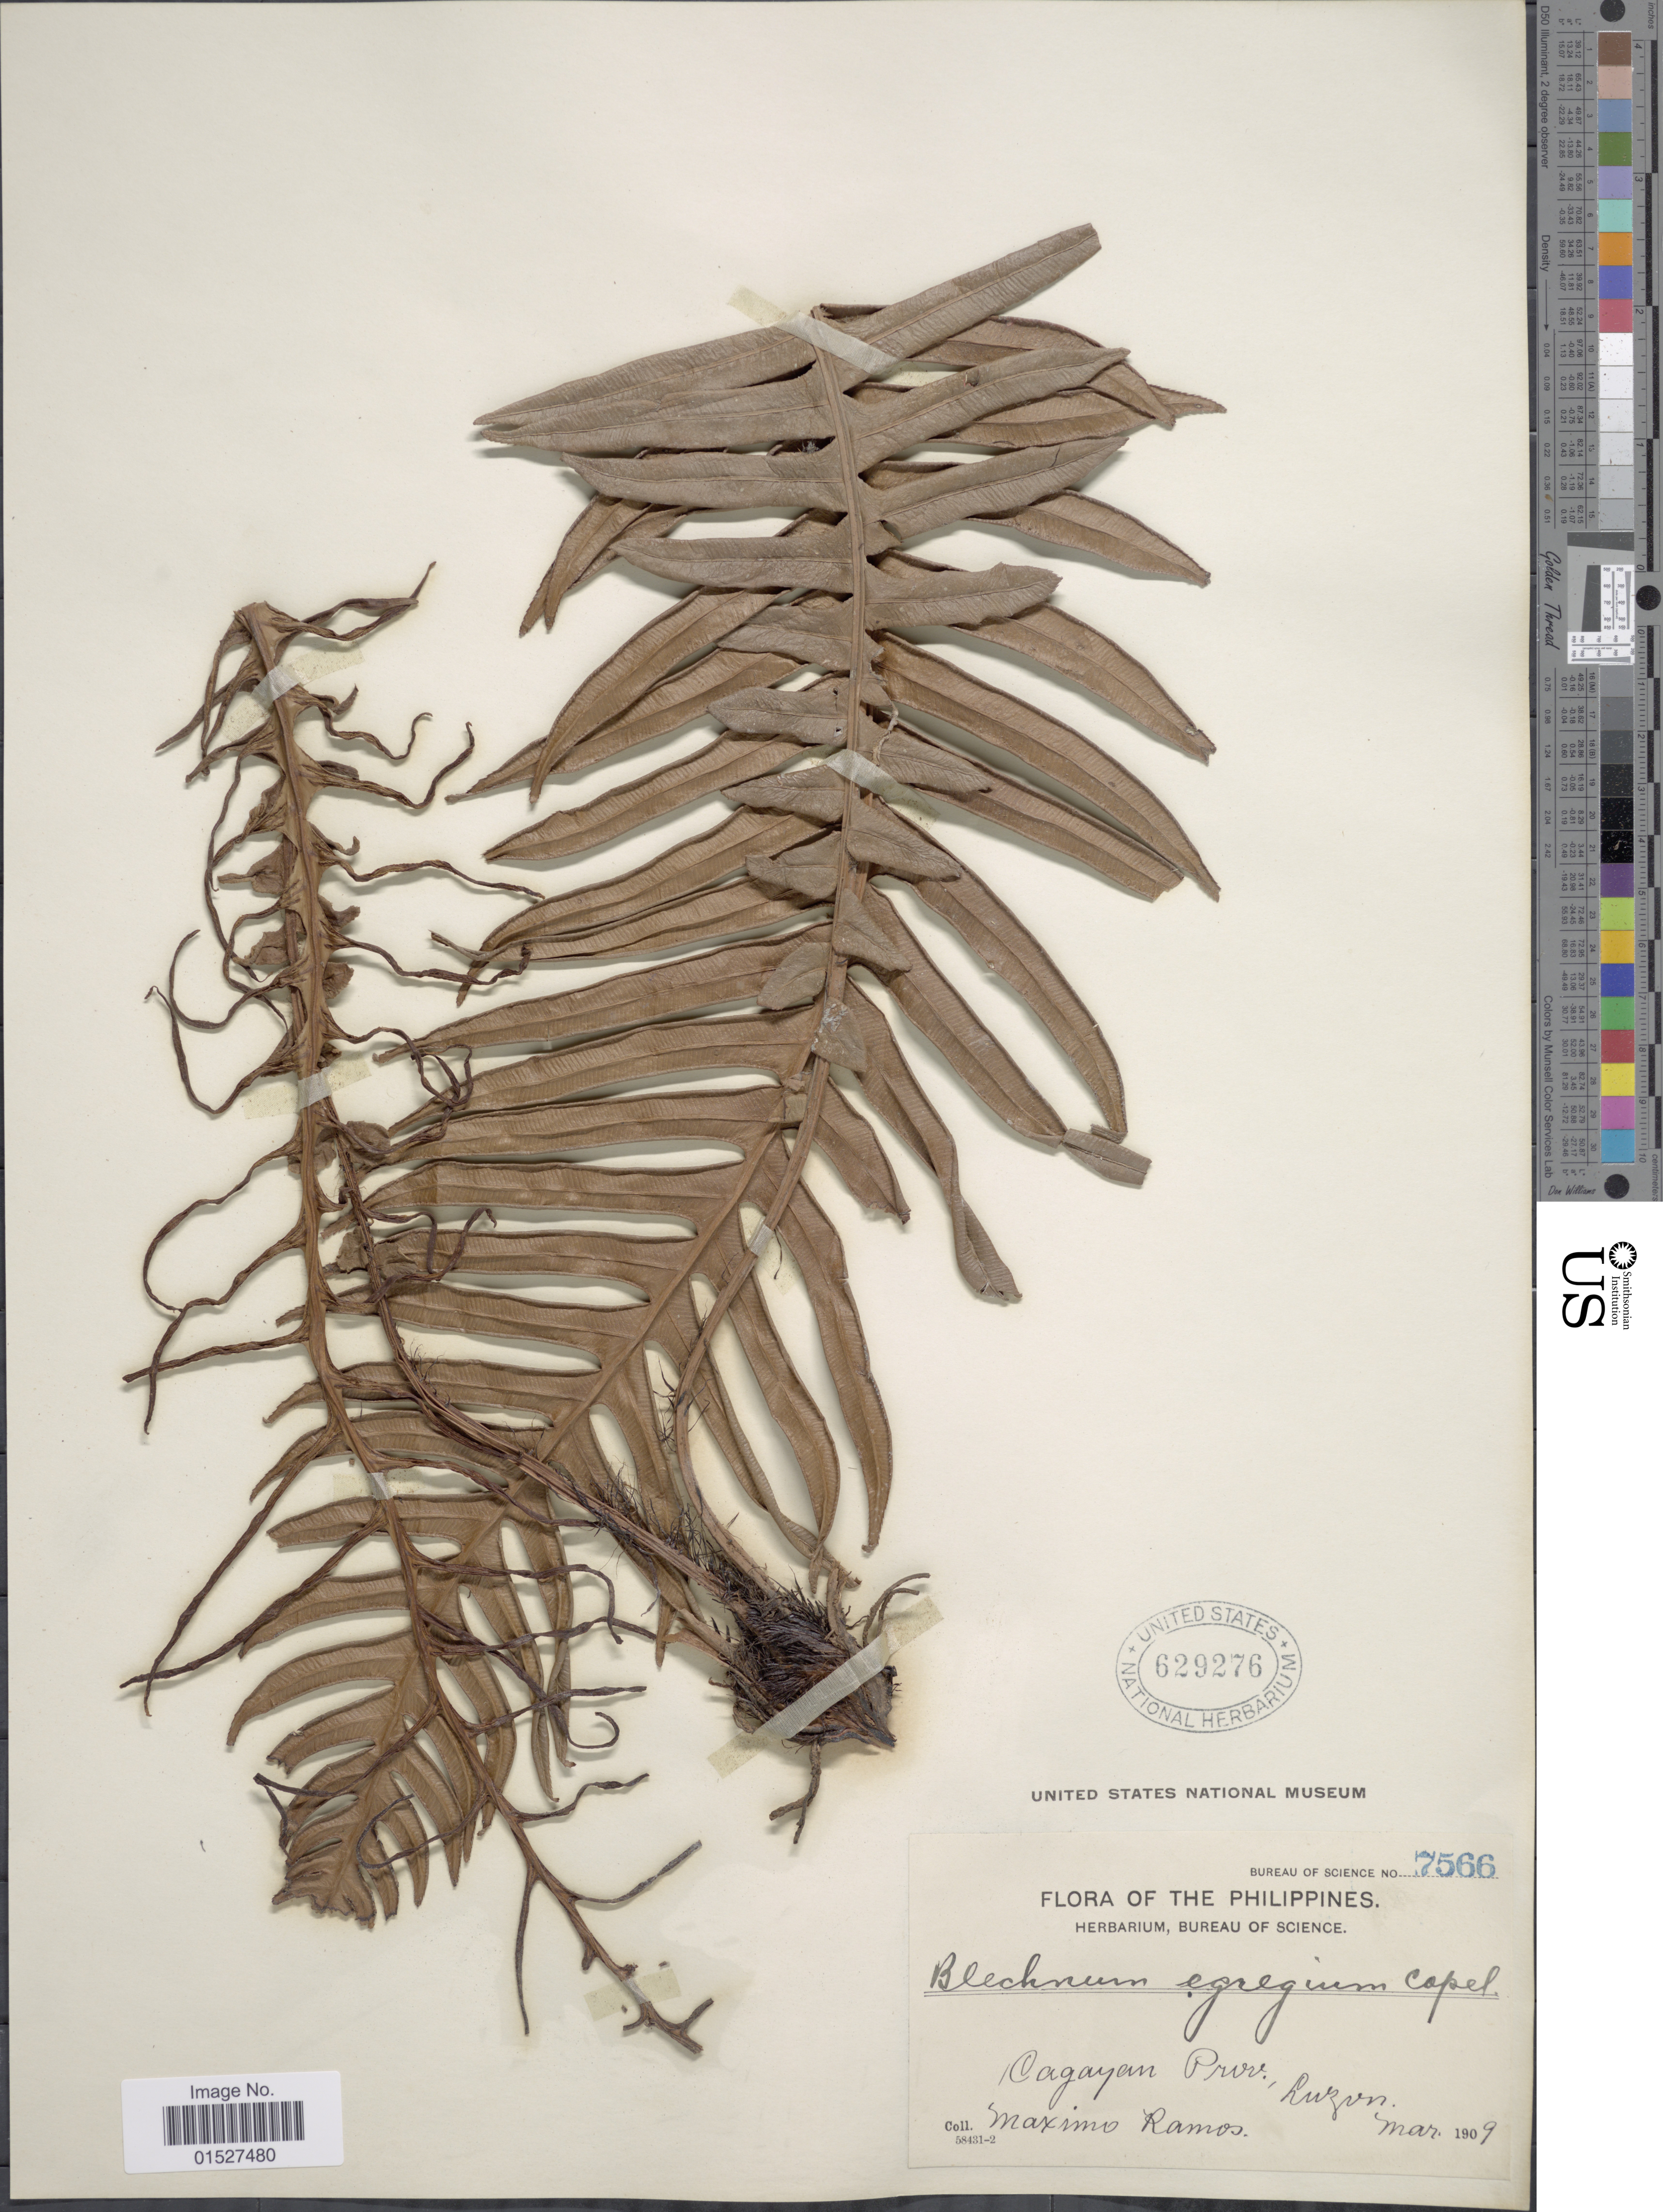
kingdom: Plantae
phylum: Tracheophyta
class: Polypodiopsida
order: Polypodiales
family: Blechnaceae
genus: Blechnum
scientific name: Blechnum egregium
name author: Copel.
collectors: M. Ramos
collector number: Bureau of Science 7566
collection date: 1909-03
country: Philippines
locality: Cagayan Prov., Luzon.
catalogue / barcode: US 629276